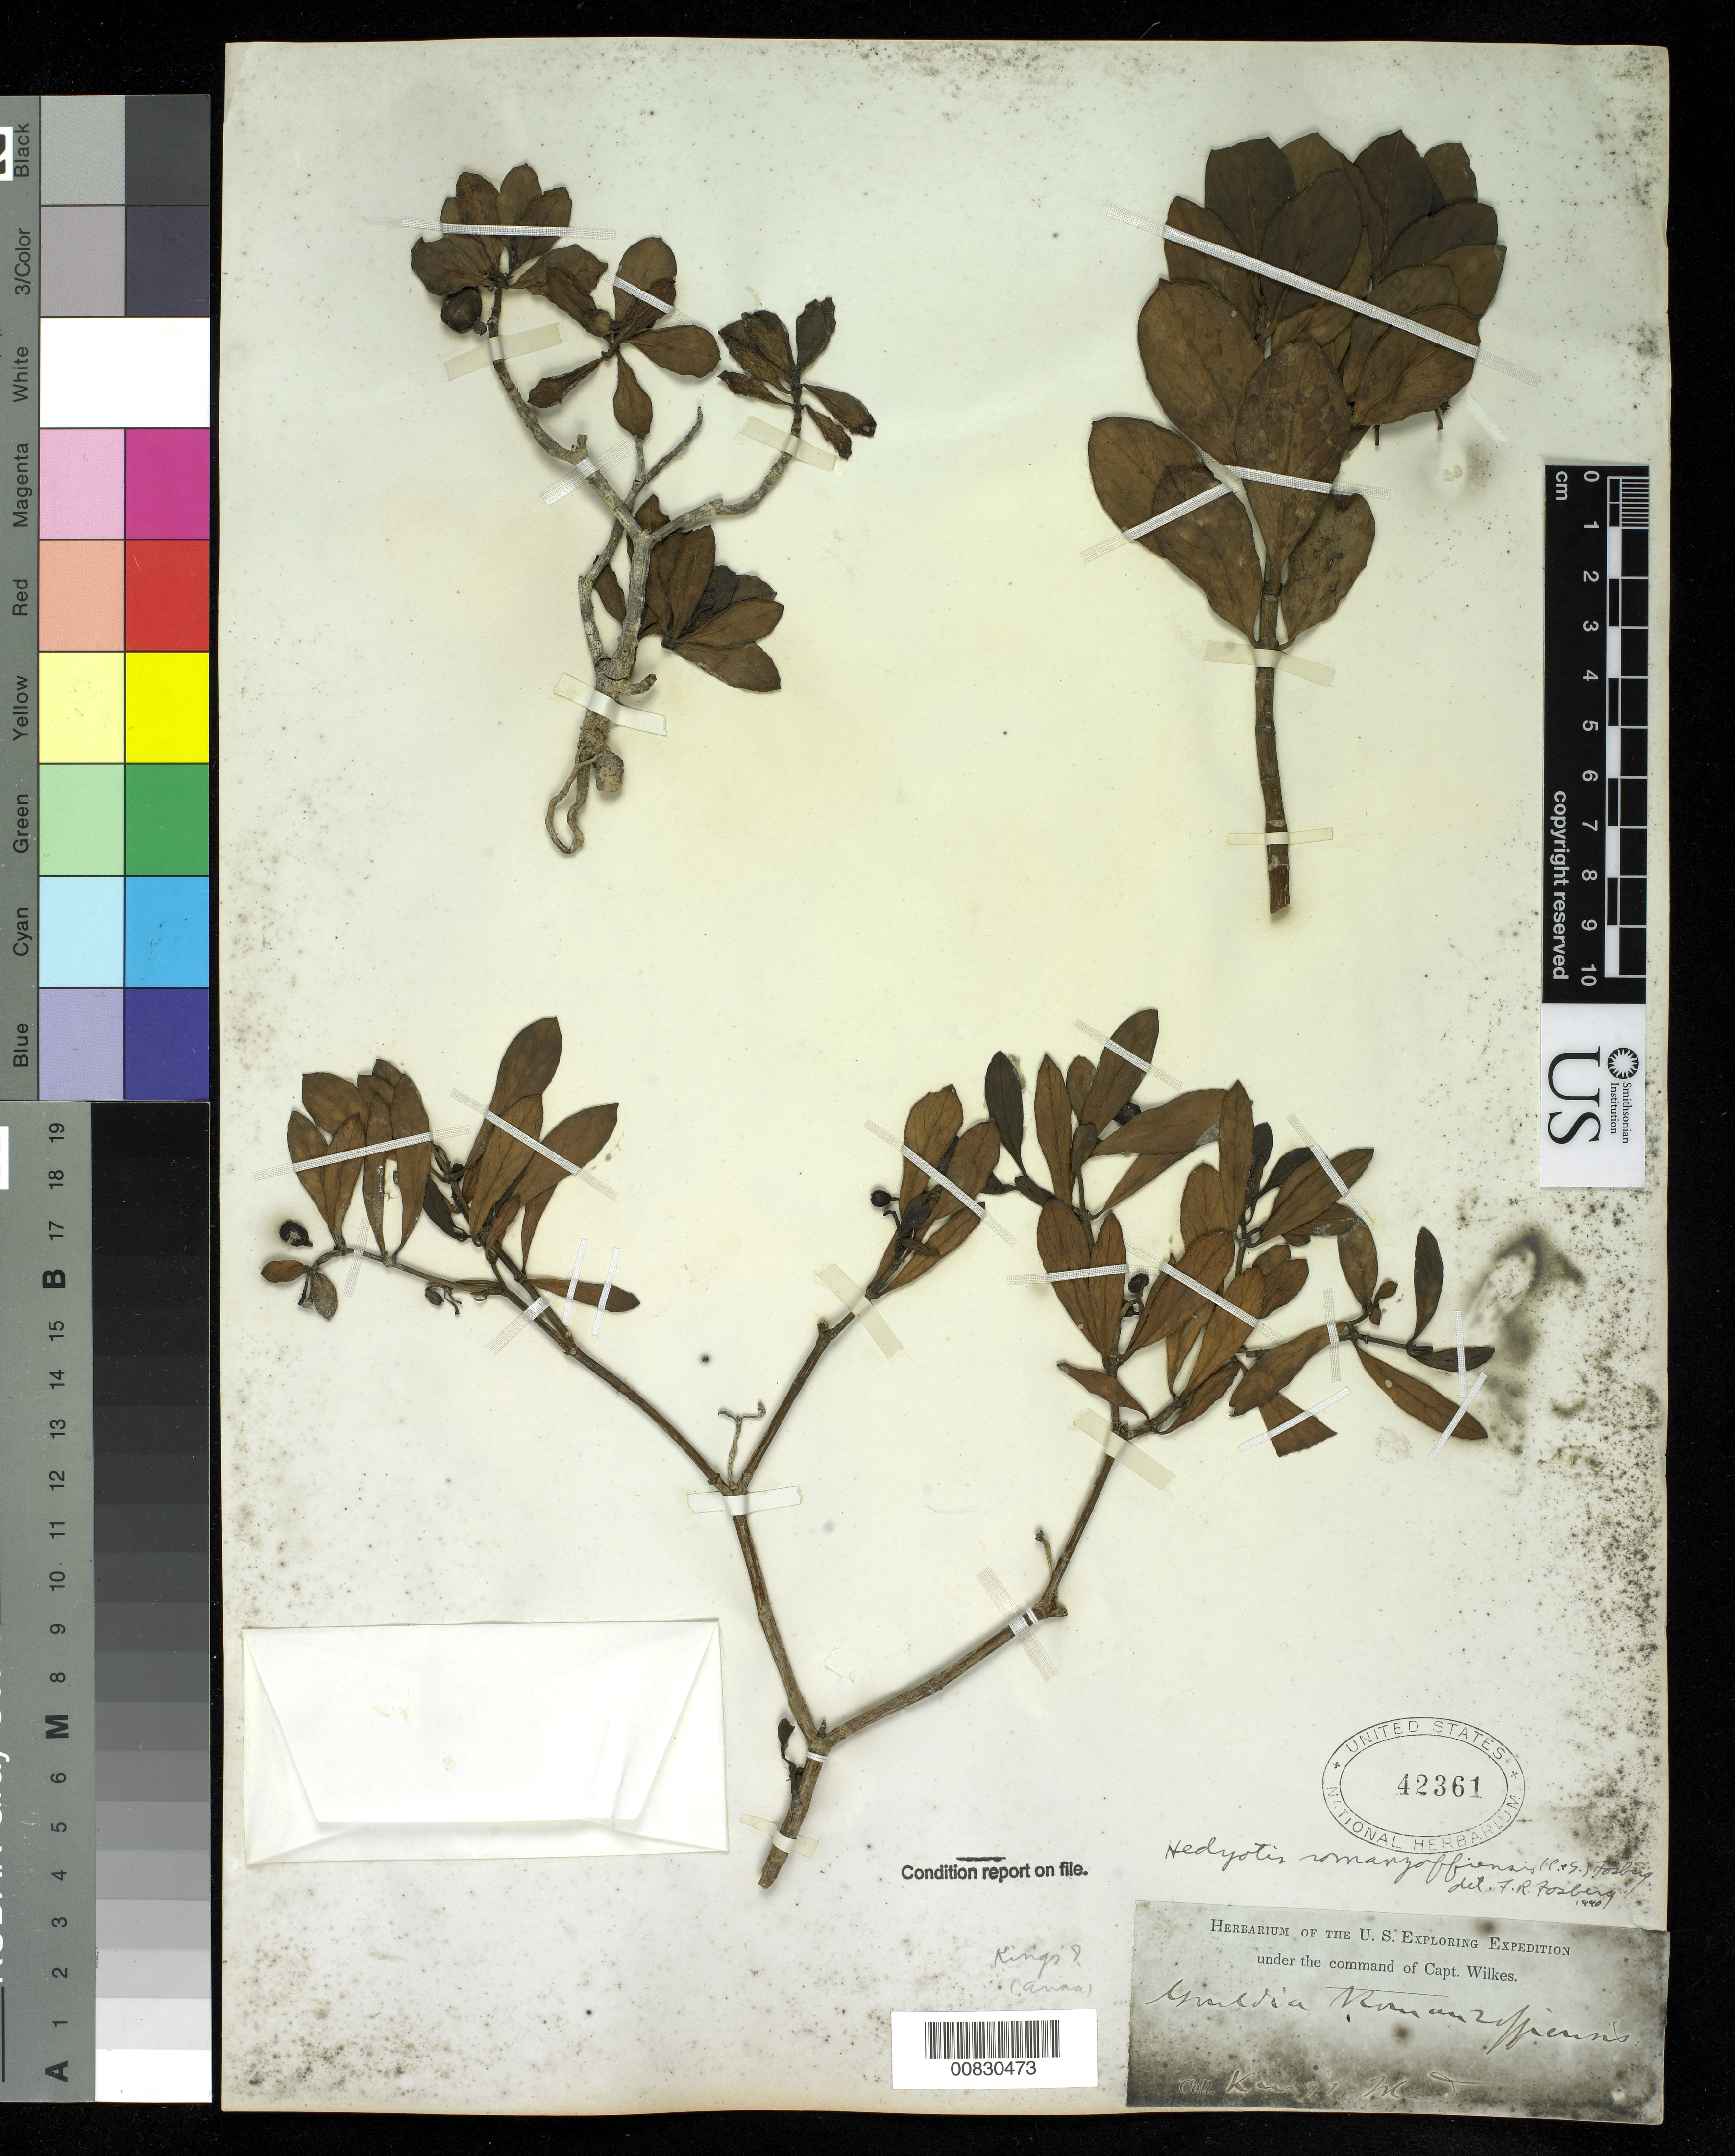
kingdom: Plantae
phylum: Tracheophyta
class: Magnoliopsida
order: Gentianales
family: Rubiaceae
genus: Hedyotis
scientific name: Hedyotis romanzoffiensis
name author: (Cham. & Schltdl.) Steud.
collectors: Wilkes Explor. Exped.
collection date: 1838/1842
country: French Polynesia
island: Taiaro Atoll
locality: King's Island [=Taiaro Atoll?]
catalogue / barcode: US 42361